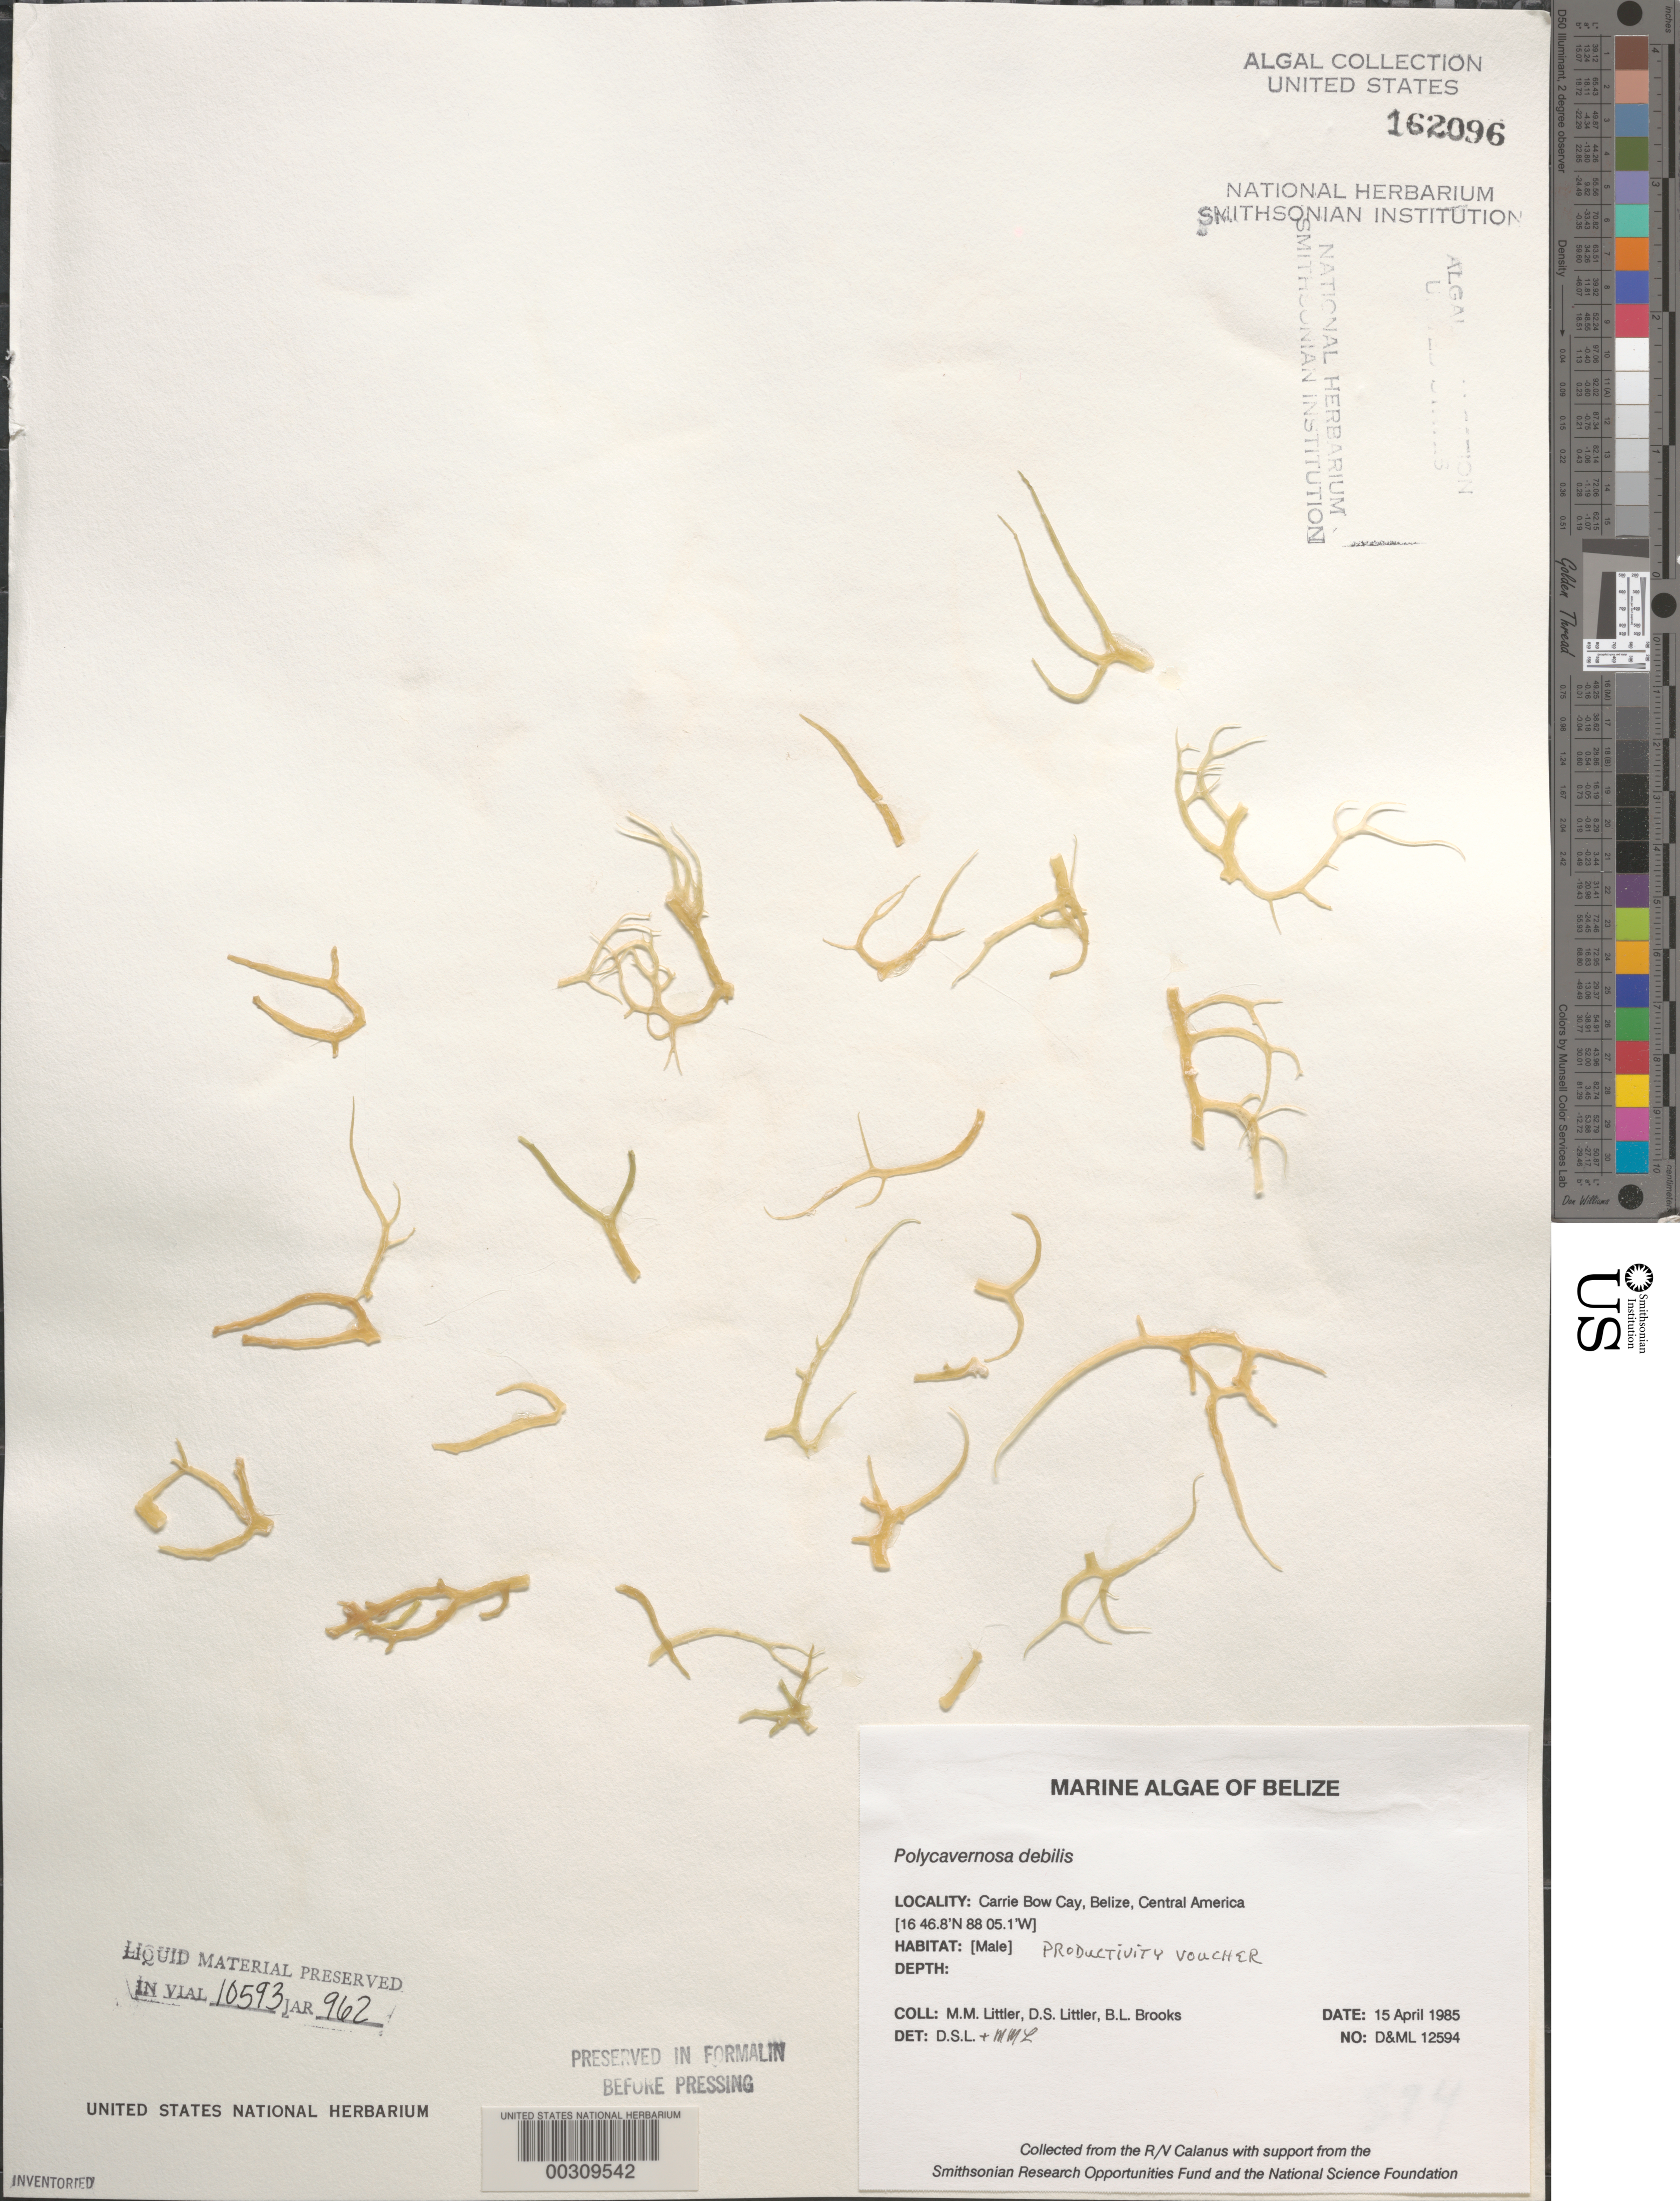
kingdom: Plantae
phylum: Rhodophyta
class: Florideophyceae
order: Gracilariales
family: Gracilariaceae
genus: Gracilaria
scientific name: Gracilaria debilis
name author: (Forssk.) Børgesen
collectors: M. M. Littler, D. S. Littler & B. Brooks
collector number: D&ML 12594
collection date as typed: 15 Apr 1985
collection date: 1985-04-15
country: Belize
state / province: Stann Creek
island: Carrie Bow Cay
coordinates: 16 46.8' N, 88 05.1' W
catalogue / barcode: US 162096